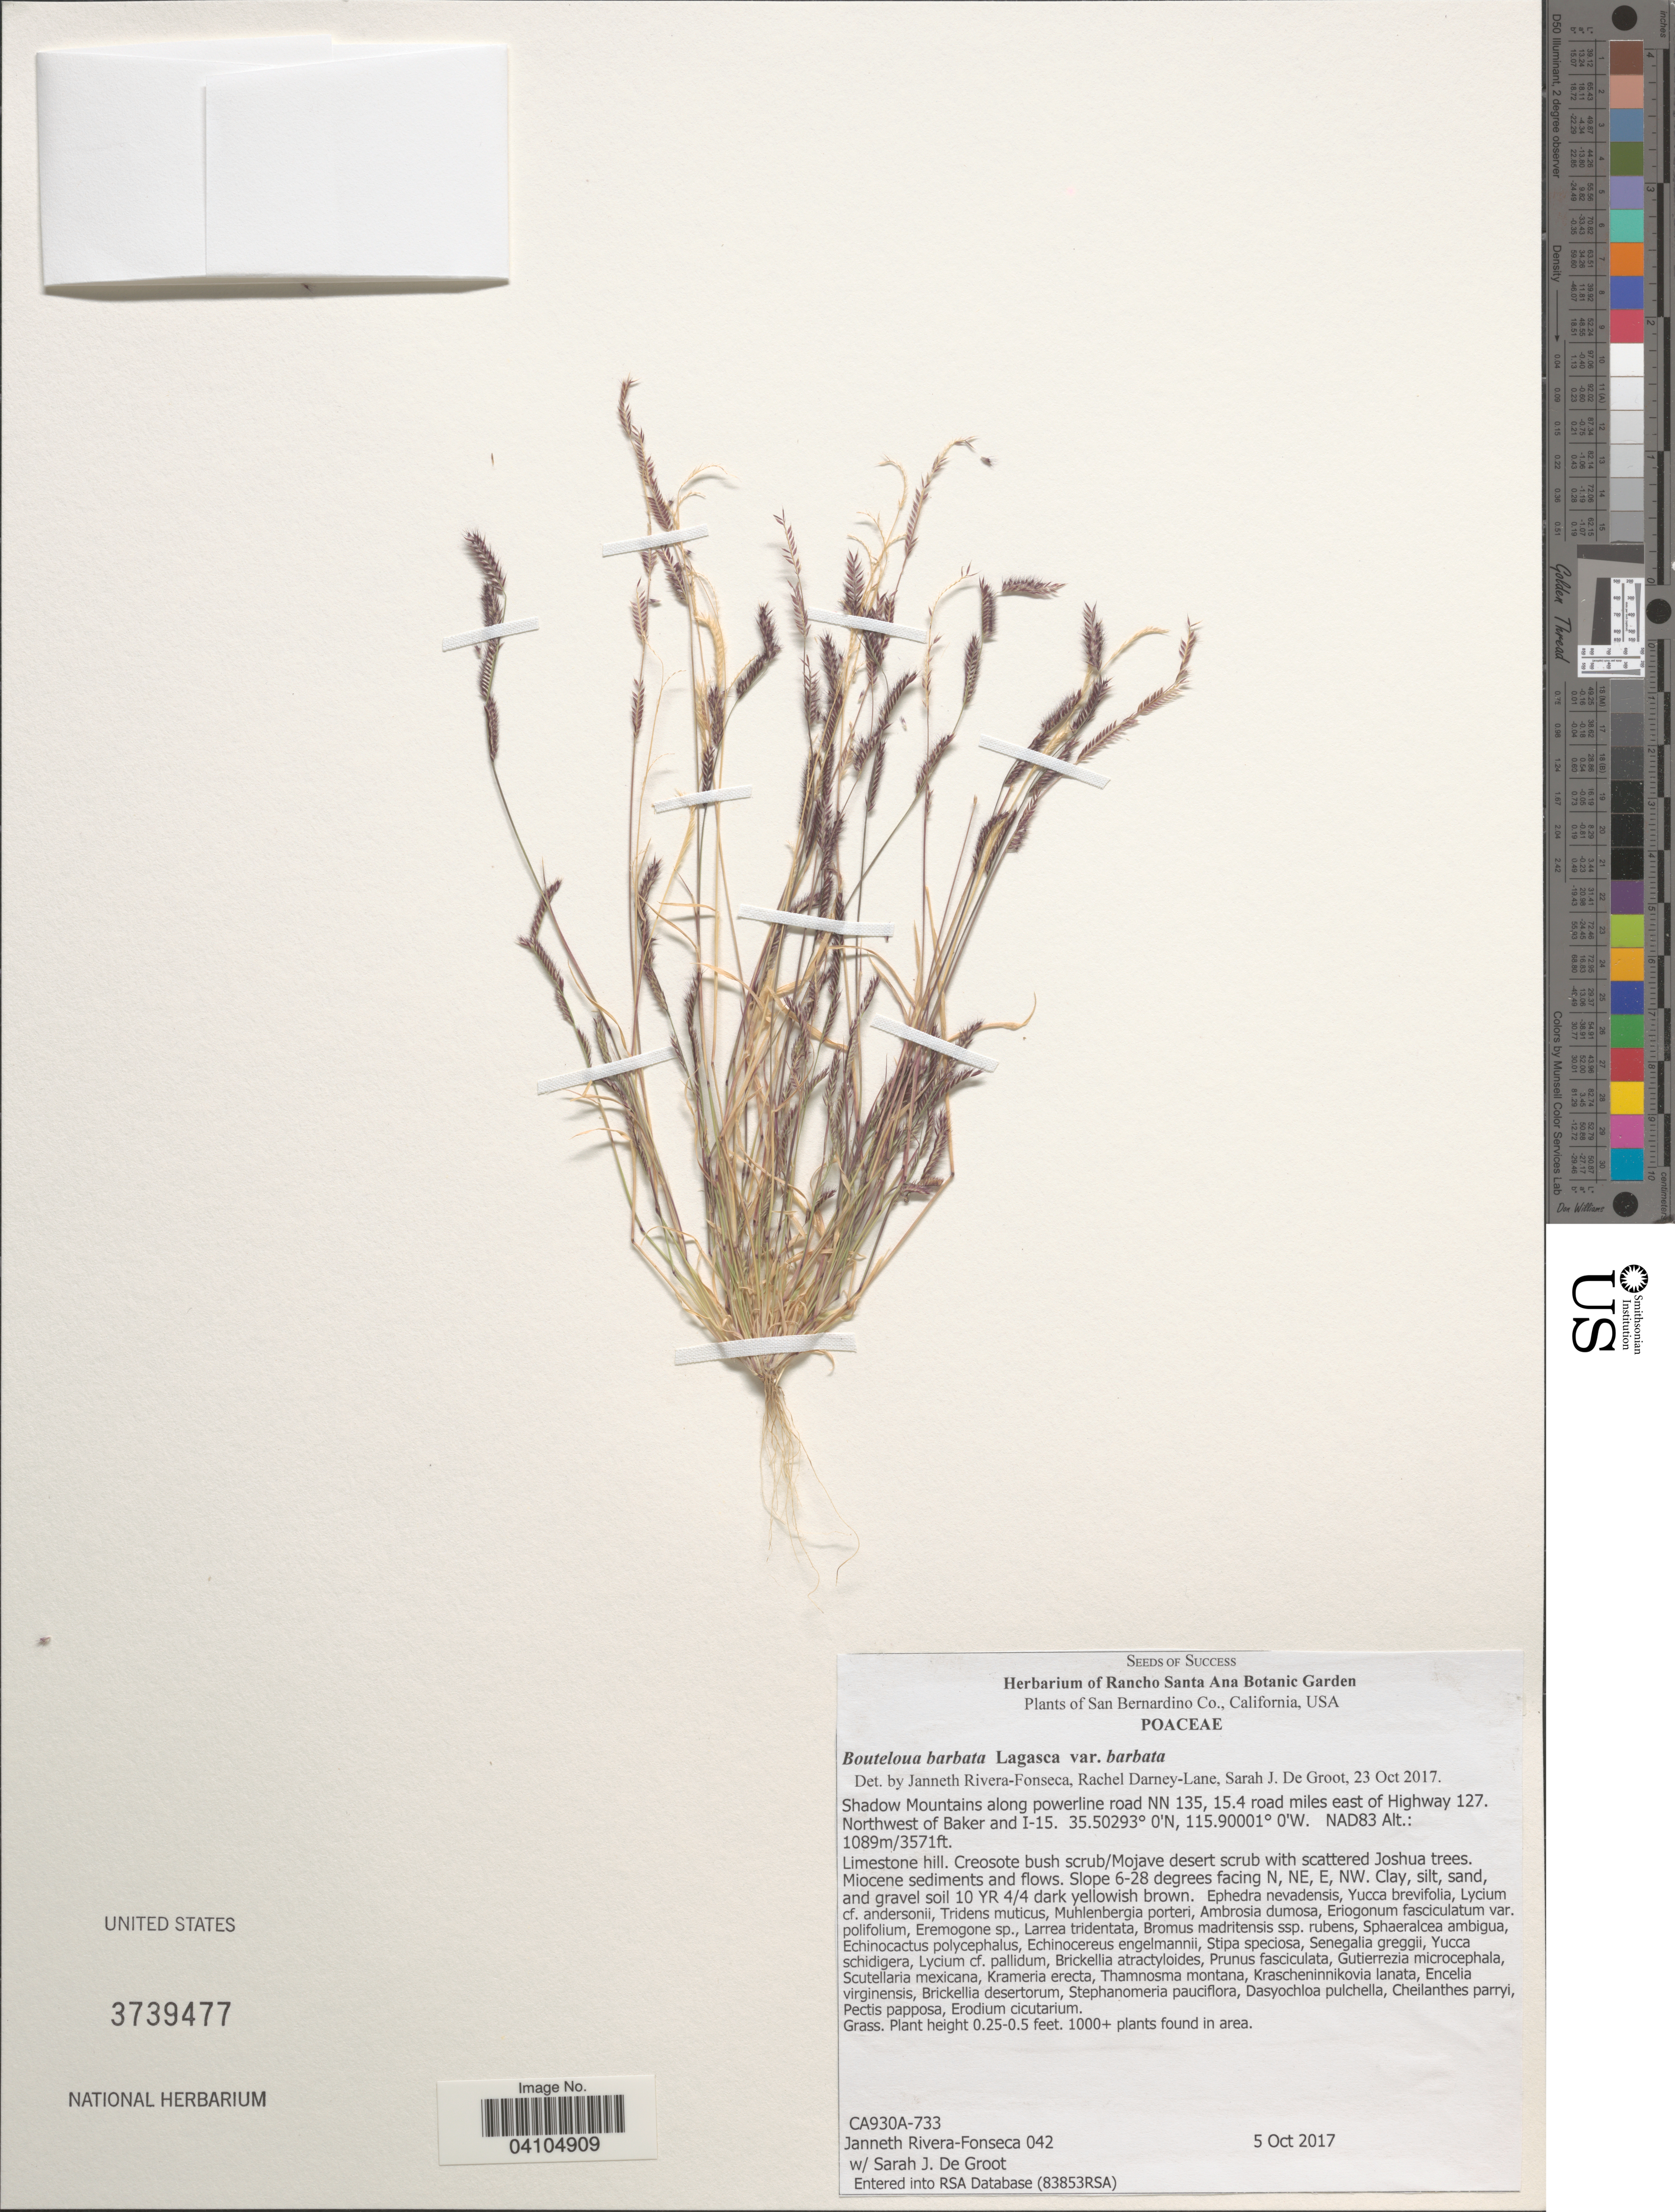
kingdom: Plantae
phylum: Tracheophyta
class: Liliopsida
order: Poales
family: Poaceae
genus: Bouteloua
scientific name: Bouteloua barbata var. barbata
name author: Lagger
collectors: J. Rivera & S. De Groot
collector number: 042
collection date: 2017-10-05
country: United States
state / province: California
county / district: San Bernardino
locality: San Bernardino Co. Shadow Mountains along powerline road NN 135, 15.4 road miles east of Highway 127. Northwest of Baker and I-15. NAD83.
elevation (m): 1089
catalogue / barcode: US 3739477